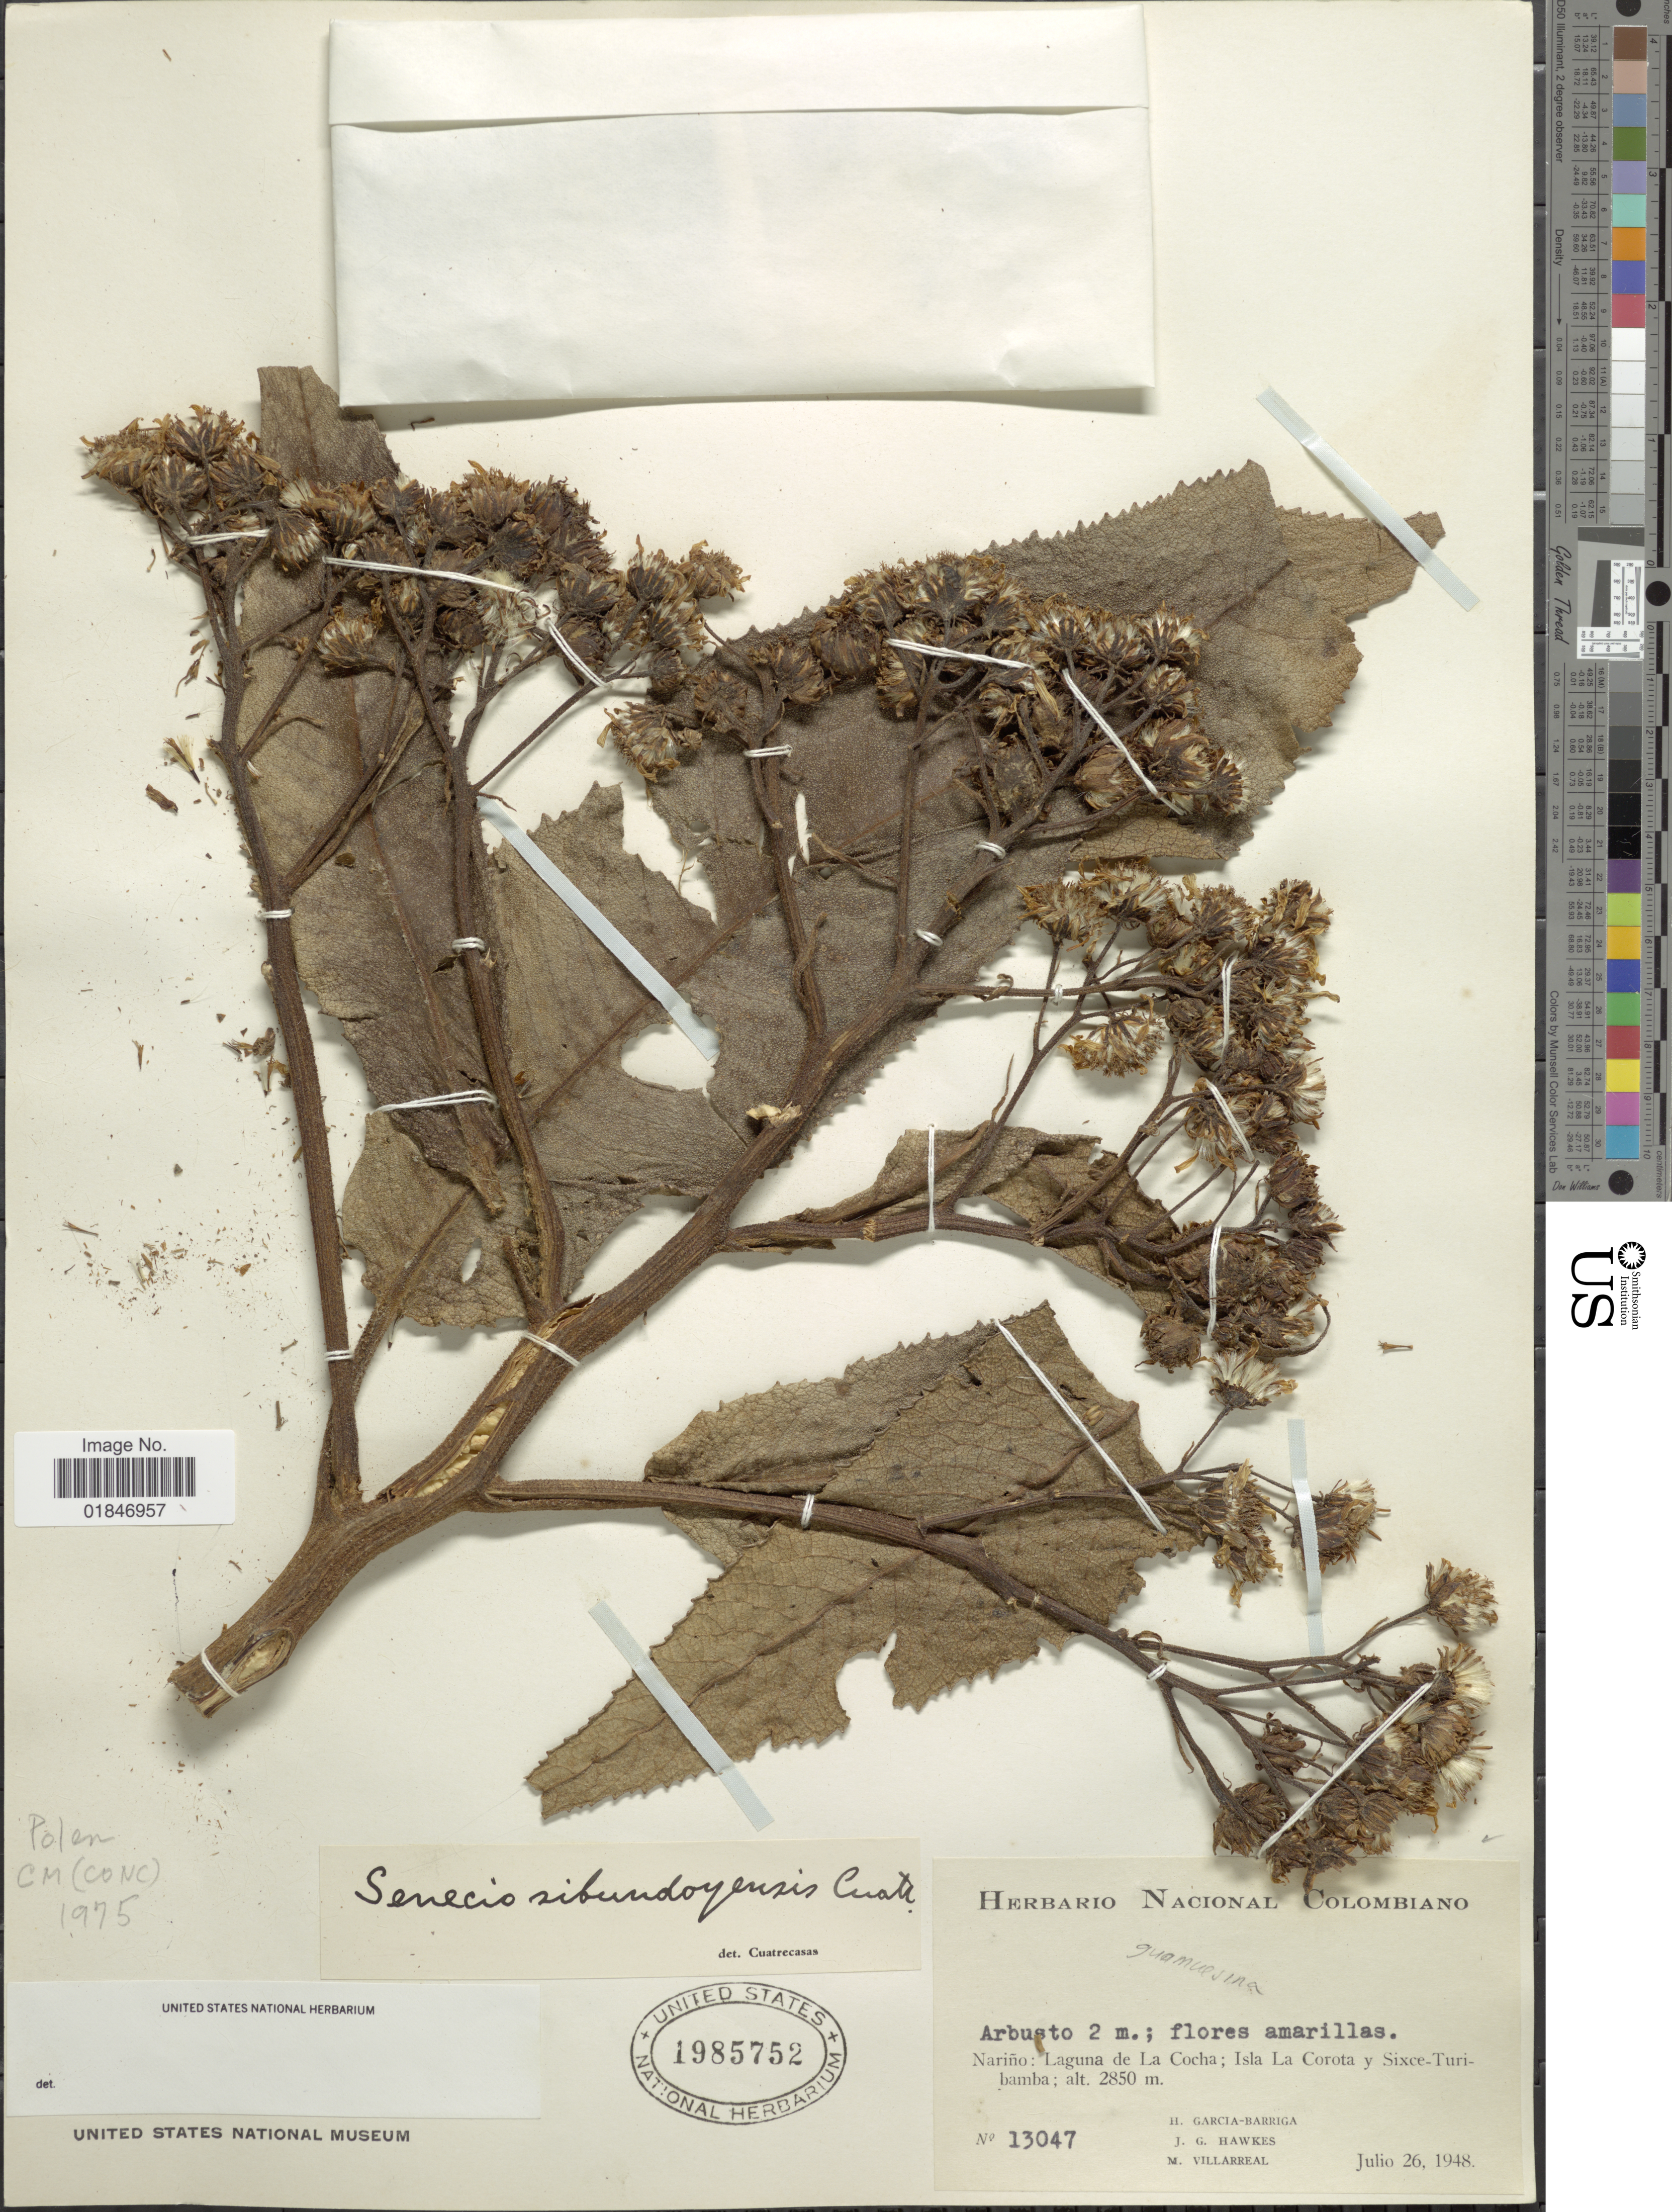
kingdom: Plantae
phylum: Tracheophyta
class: Magnoliopsida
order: Asterales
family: Asteraceae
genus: Dendrophorbium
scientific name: Dendrophorbium iloense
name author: (Hieron.) C. Jeffrey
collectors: H. García Barriga, J. Hawkes & M. Villarreal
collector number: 13047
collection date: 1948-07-26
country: Colombia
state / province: Nariño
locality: Narino: Laguna de La Cocha; Isla La Corota y Sixce-Turibamba.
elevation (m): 2850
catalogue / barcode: US 1985752